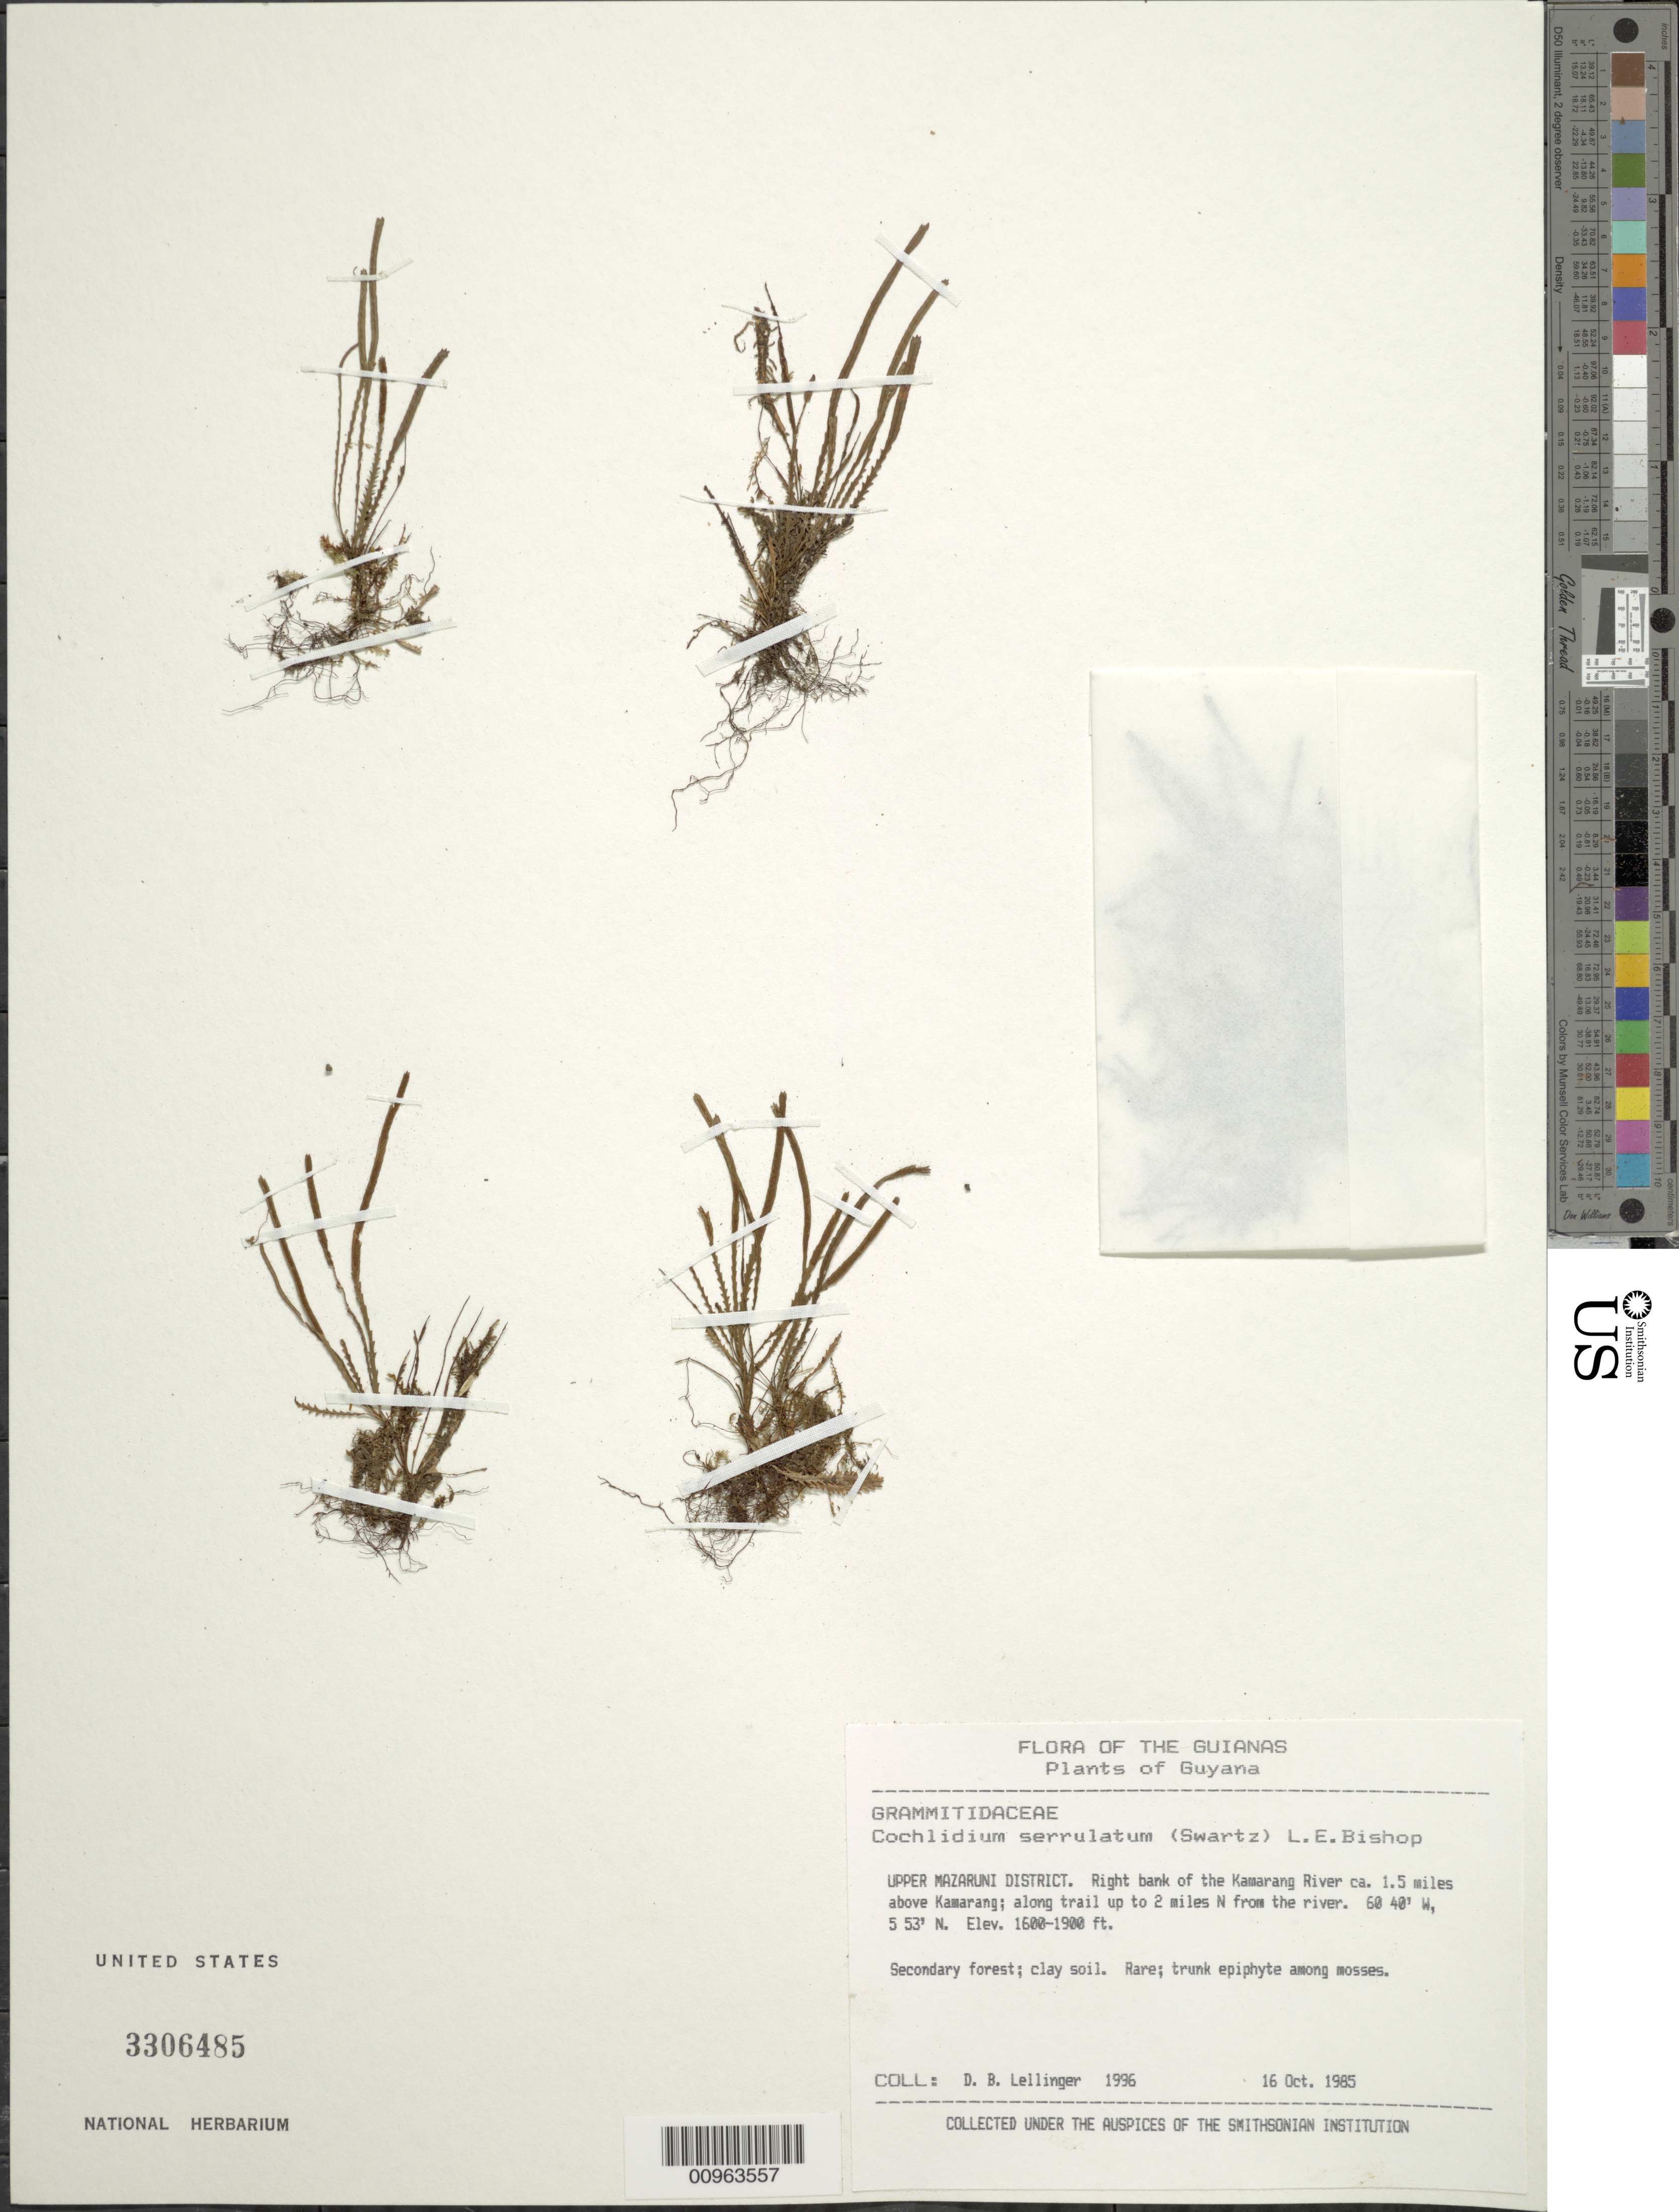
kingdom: Plantae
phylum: Tracheophyta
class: Polypodiopsida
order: Polypodiales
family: Polypodiaceae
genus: Cochlidium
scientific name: Cochlidium serrulatum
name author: (Sw.) L.E. Bishop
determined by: Lellinger, David B., (BOT), Smithsonian Institution - National Museum of Natural History (UNITED STATES)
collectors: D. B. Lellinger & H. Robinson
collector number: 1996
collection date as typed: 16 October 1985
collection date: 1985-10-16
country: Guyana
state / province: Cuyuni-Mazaruni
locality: Up to 2.4 km N of right bank of Kamarang R.; ca. 3.2 km above Kamarang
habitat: Secondary forest, clay soil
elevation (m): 480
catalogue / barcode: US 3306485